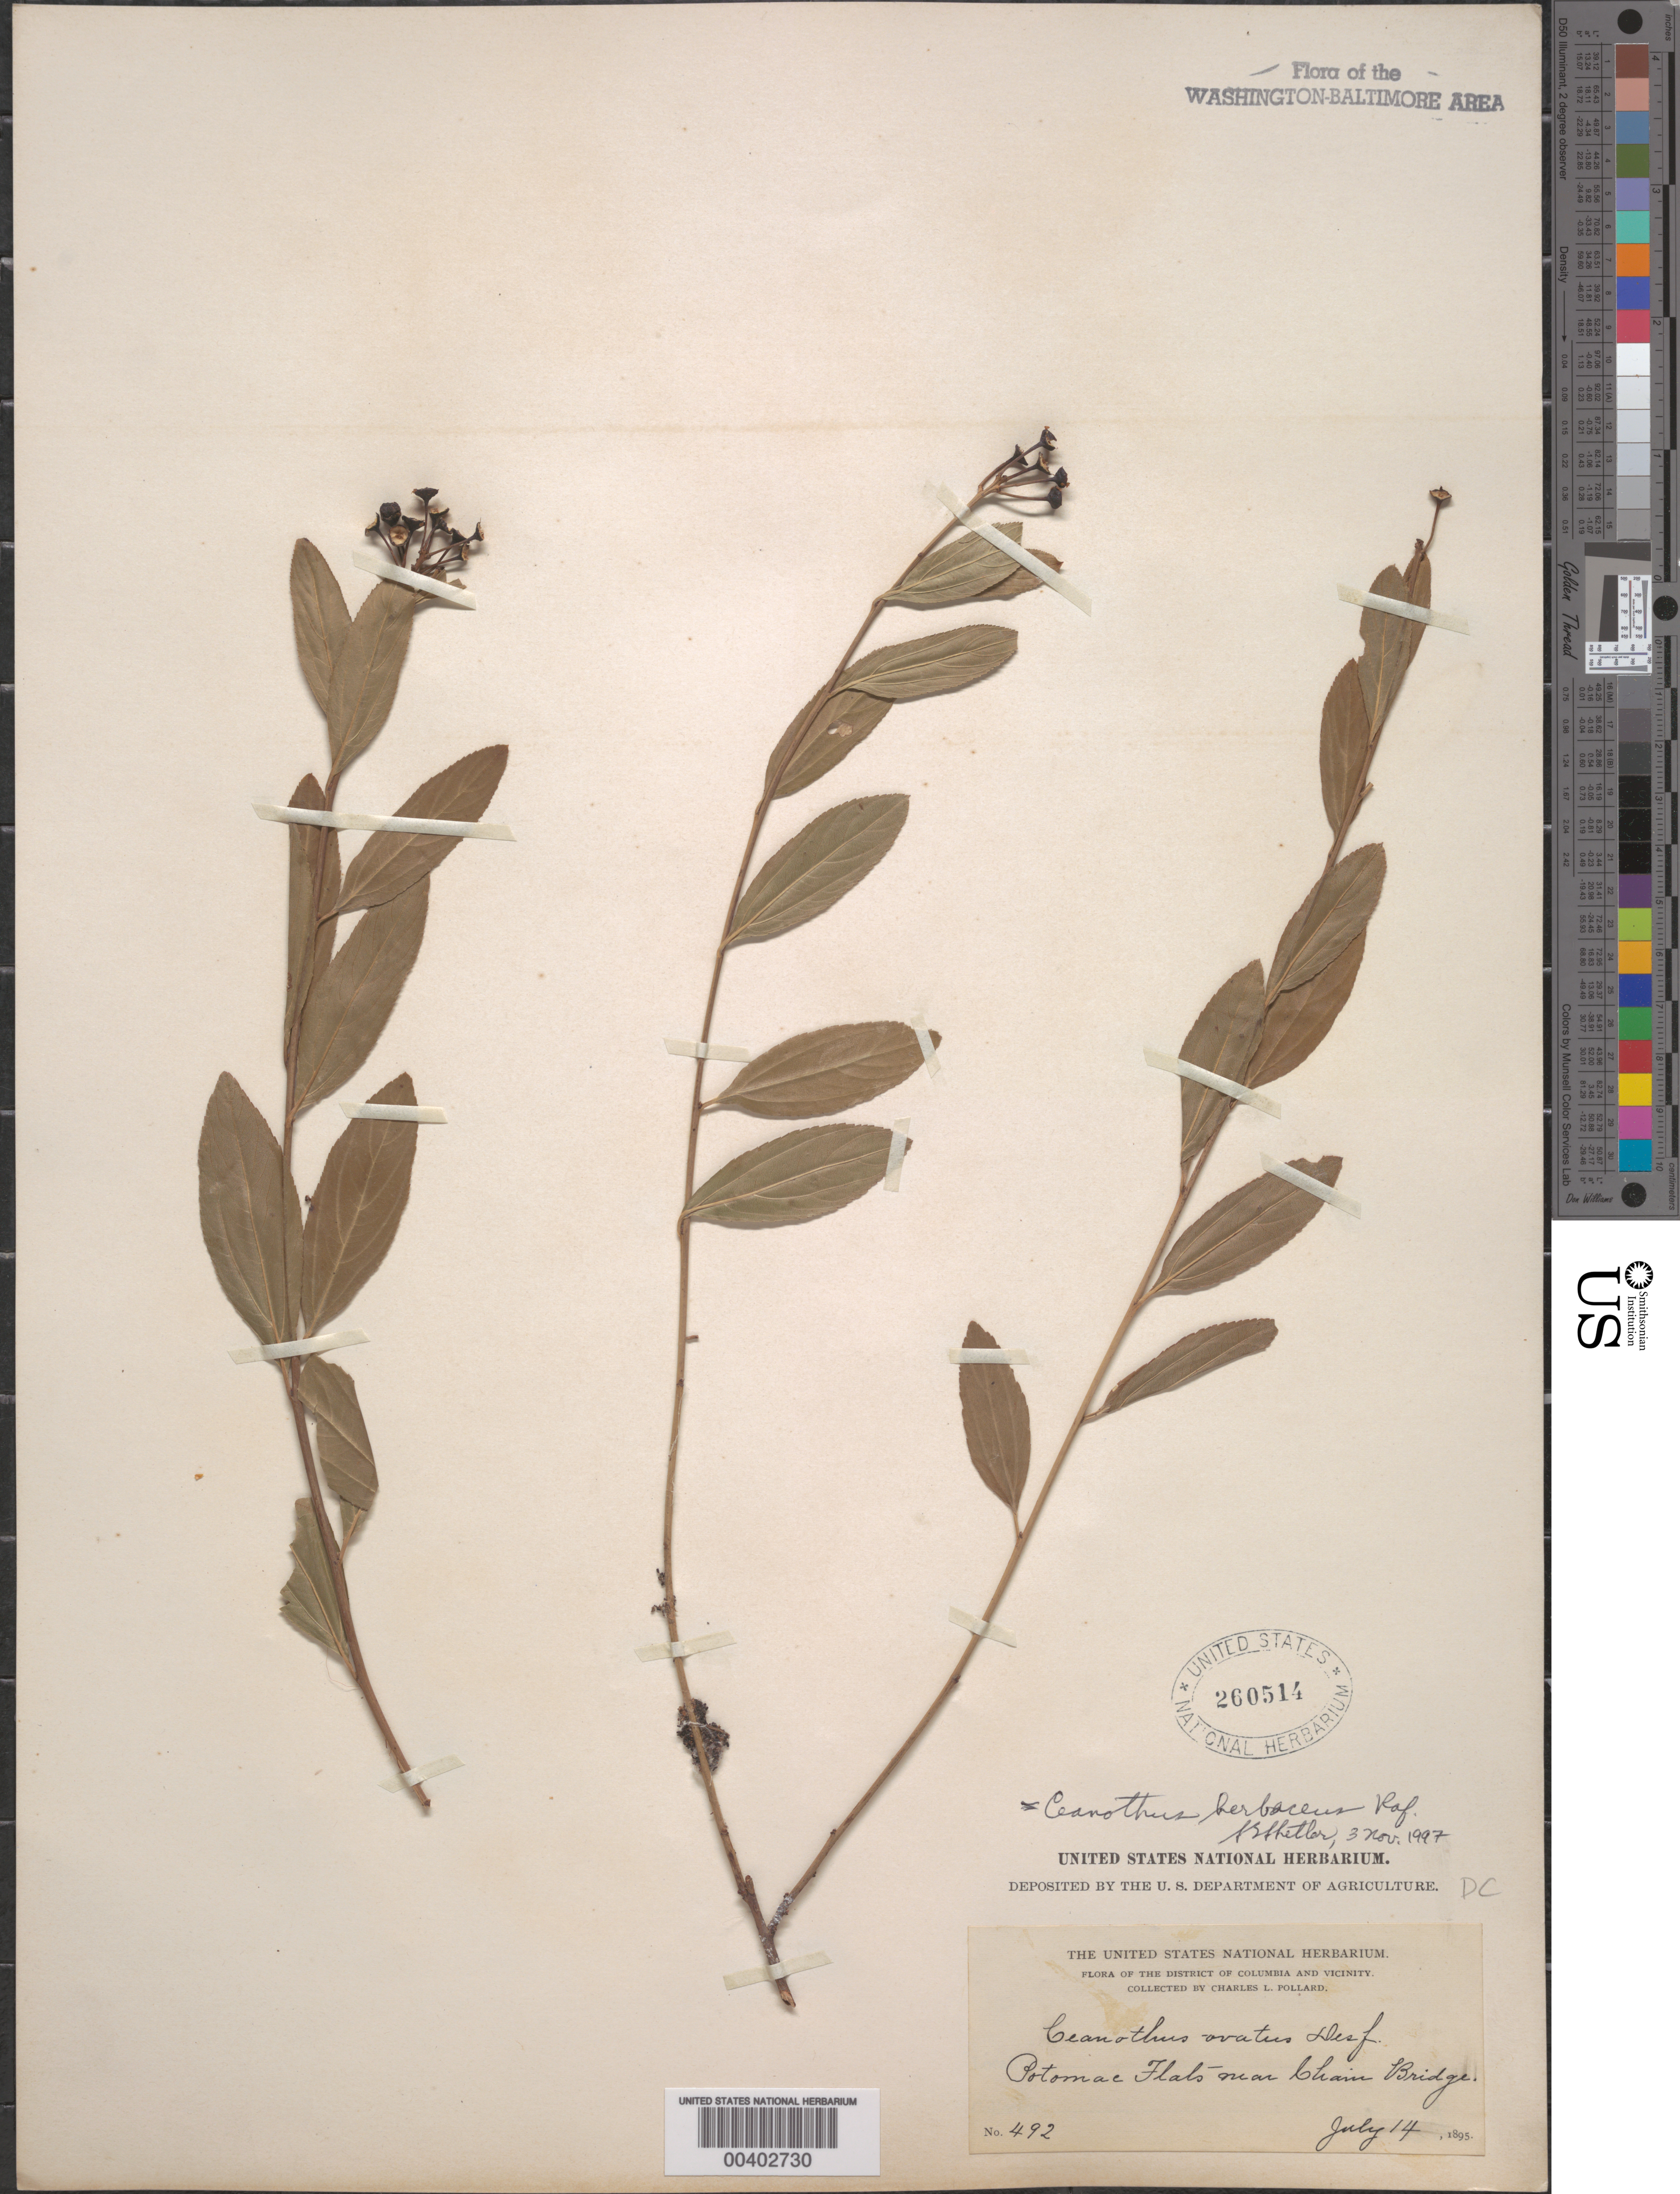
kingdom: Plantae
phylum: Tracheophyta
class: Magnoliopsida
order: Rosales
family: Rhamnaceae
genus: Ceanothus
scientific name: Ceanothus herbaceus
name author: Raf.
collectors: C. L. Pollard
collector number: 492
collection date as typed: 14 Jul 1895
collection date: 1895-07-14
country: United States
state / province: District of Columbia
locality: Below Chain Bridge, Flats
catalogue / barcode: US 260514